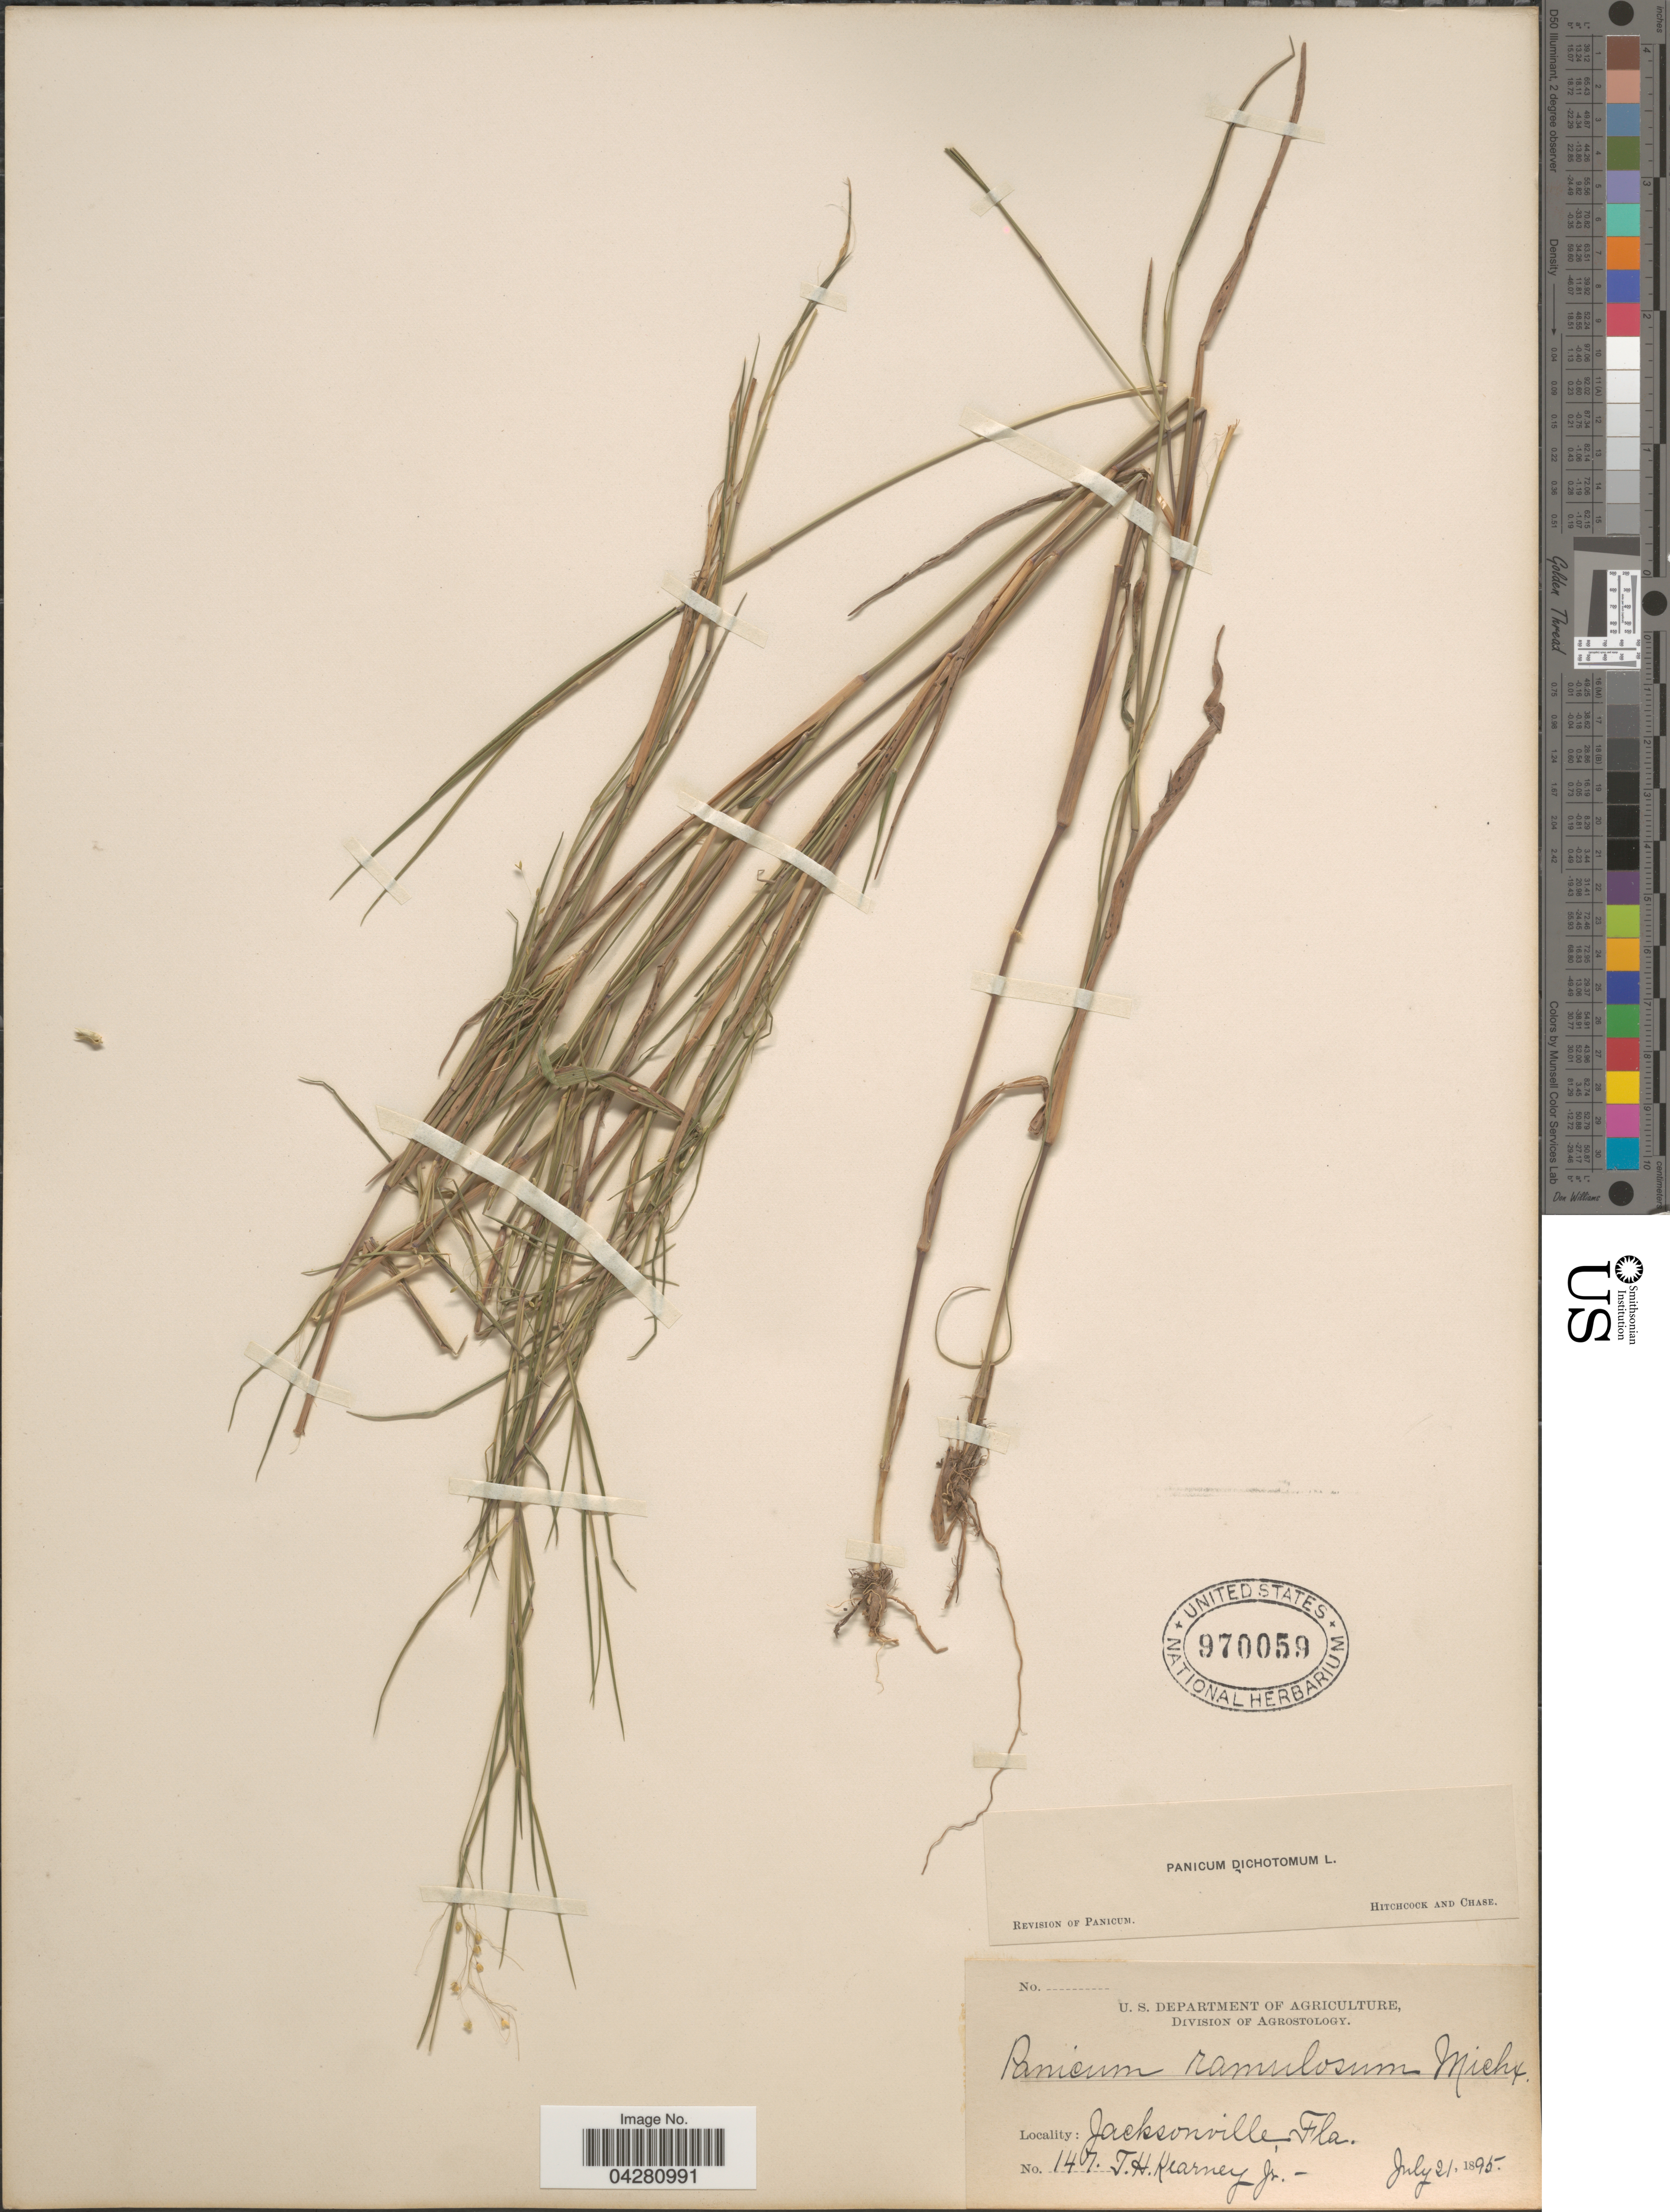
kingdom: Plantae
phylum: Tracheophyta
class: Liliopsida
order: Poales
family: Poaceae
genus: Dichanthelium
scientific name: Dichanthelium dichotomum var. dichotomum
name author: (L.) Gould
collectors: T. H. Kearney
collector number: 147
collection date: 1895-07-21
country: United States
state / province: Florida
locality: Jacksonville.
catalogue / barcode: US 970059